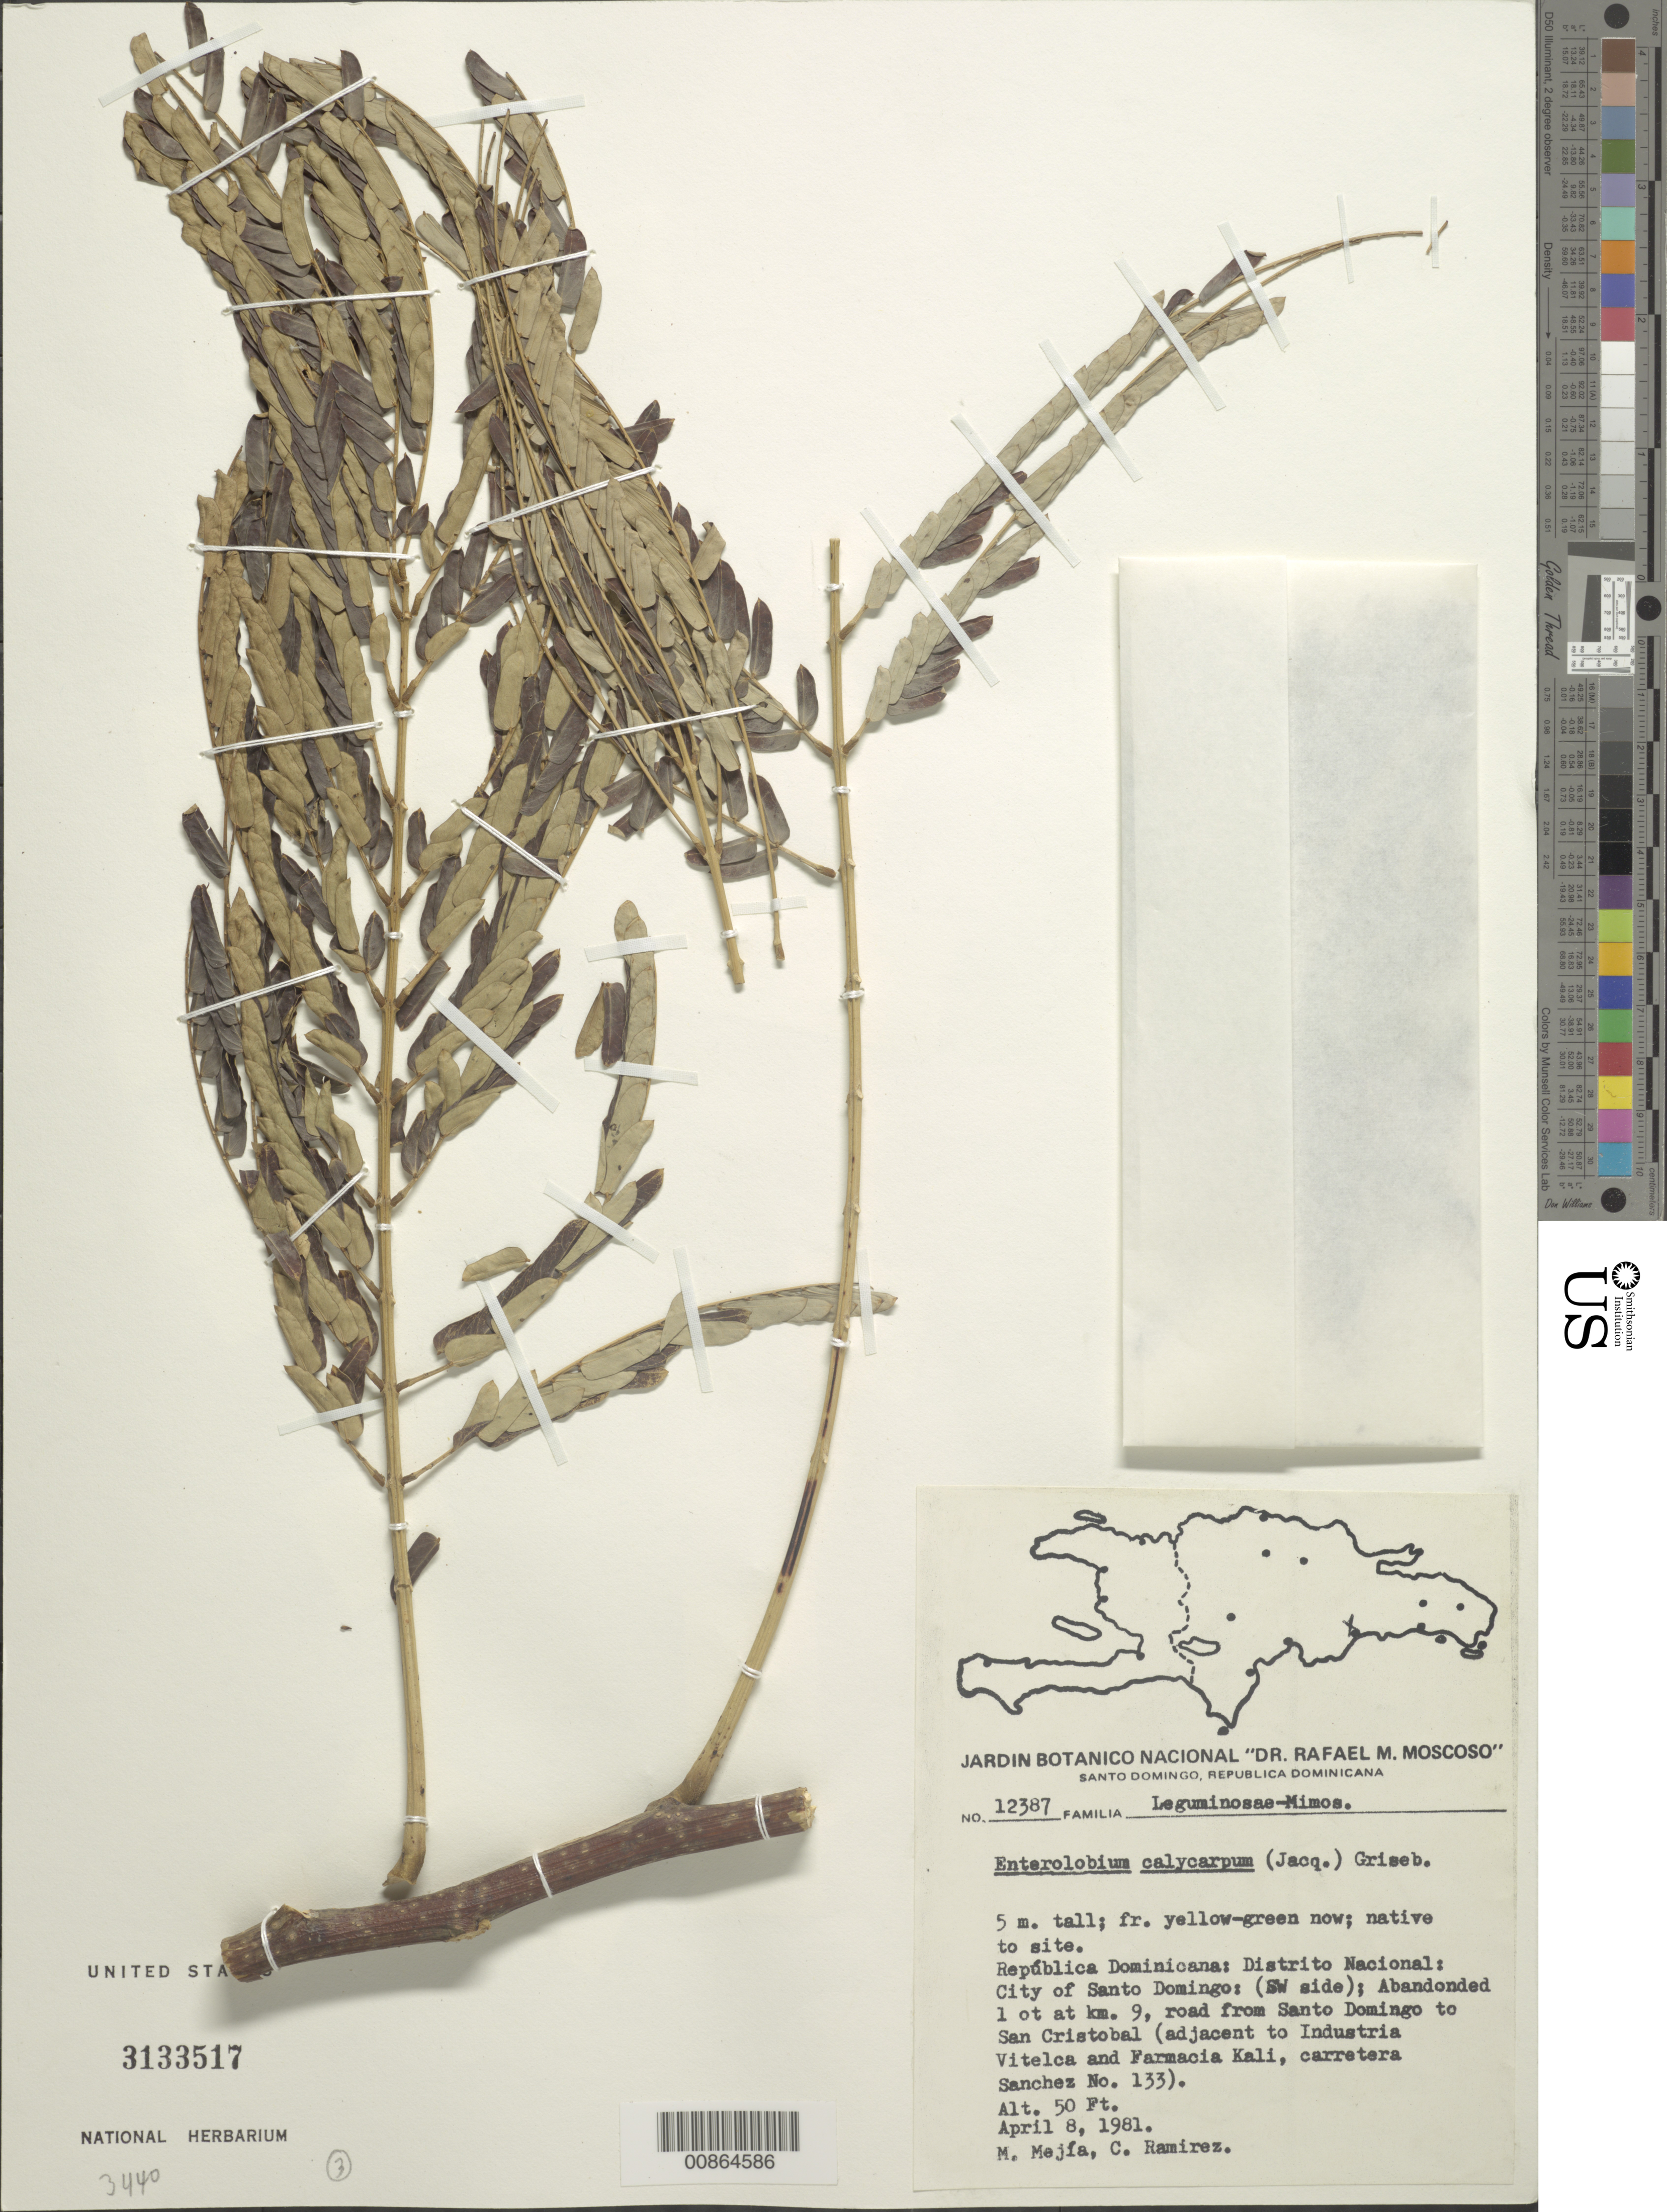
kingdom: Plantae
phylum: Tracheophyta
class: Magnoliopsida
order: Fabales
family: Fabaceae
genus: Enterolobium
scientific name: Enterolobium cyclocarpum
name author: (Jacq.) Griseb.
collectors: M. Mejia & C. Ramirez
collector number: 12387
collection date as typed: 08 Apr 1981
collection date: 1981-04-08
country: Dominican Republic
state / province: Distrito Nacional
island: Hispaniola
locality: City of Santo Domingo: (SW side); abandoned lot at km. 9, road from Santo Domingo to San Cristóbal (adjacent to Industria Vitelca and Farmacia Kali, carretera Sanchez No. 133).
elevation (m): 15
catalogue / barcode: US 3133517